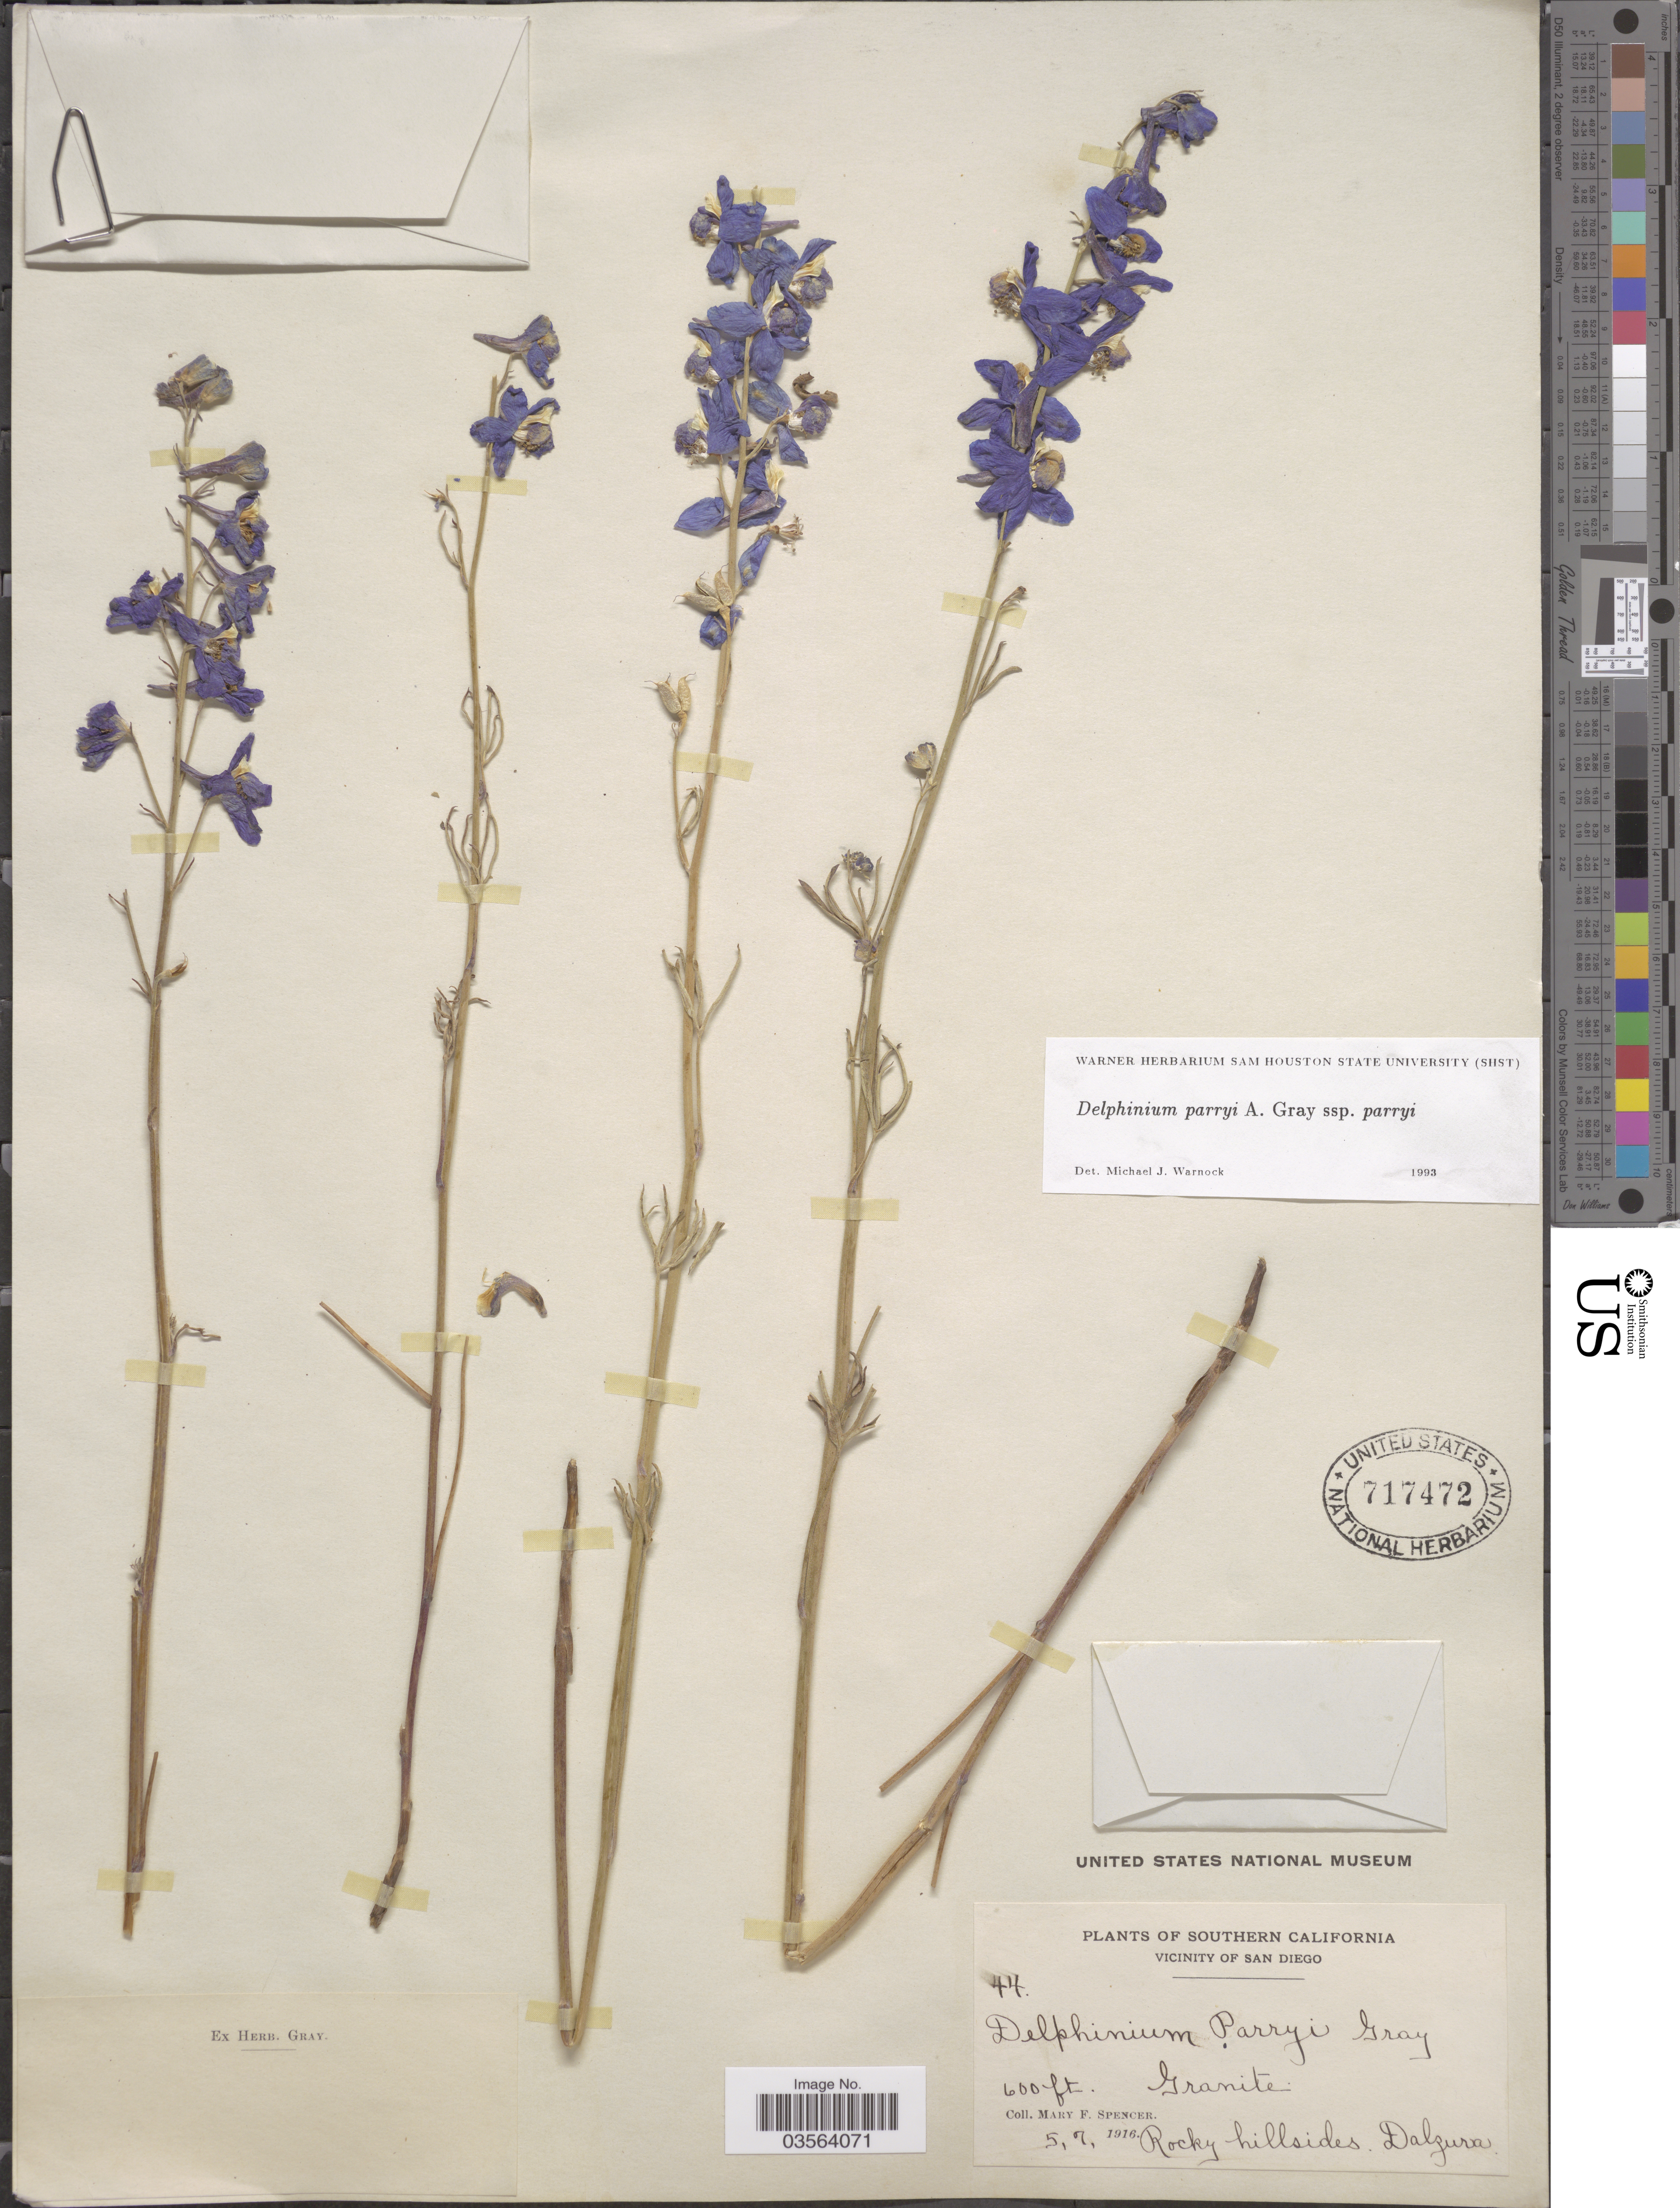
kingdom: Plantae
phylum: Tracheophyta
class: Magnoliopsida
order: Ranunculales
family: Ranunculaceae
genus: Delphinium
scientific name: Delphinium parryi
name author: A. Gray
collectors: M. Spencer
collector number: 44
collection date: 1916-05-07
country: United States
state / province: California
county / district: San Diego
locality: Southern California. Vicinity of San Diego. Dalzura [unsure placement].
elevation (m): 183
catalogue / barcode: US 717472